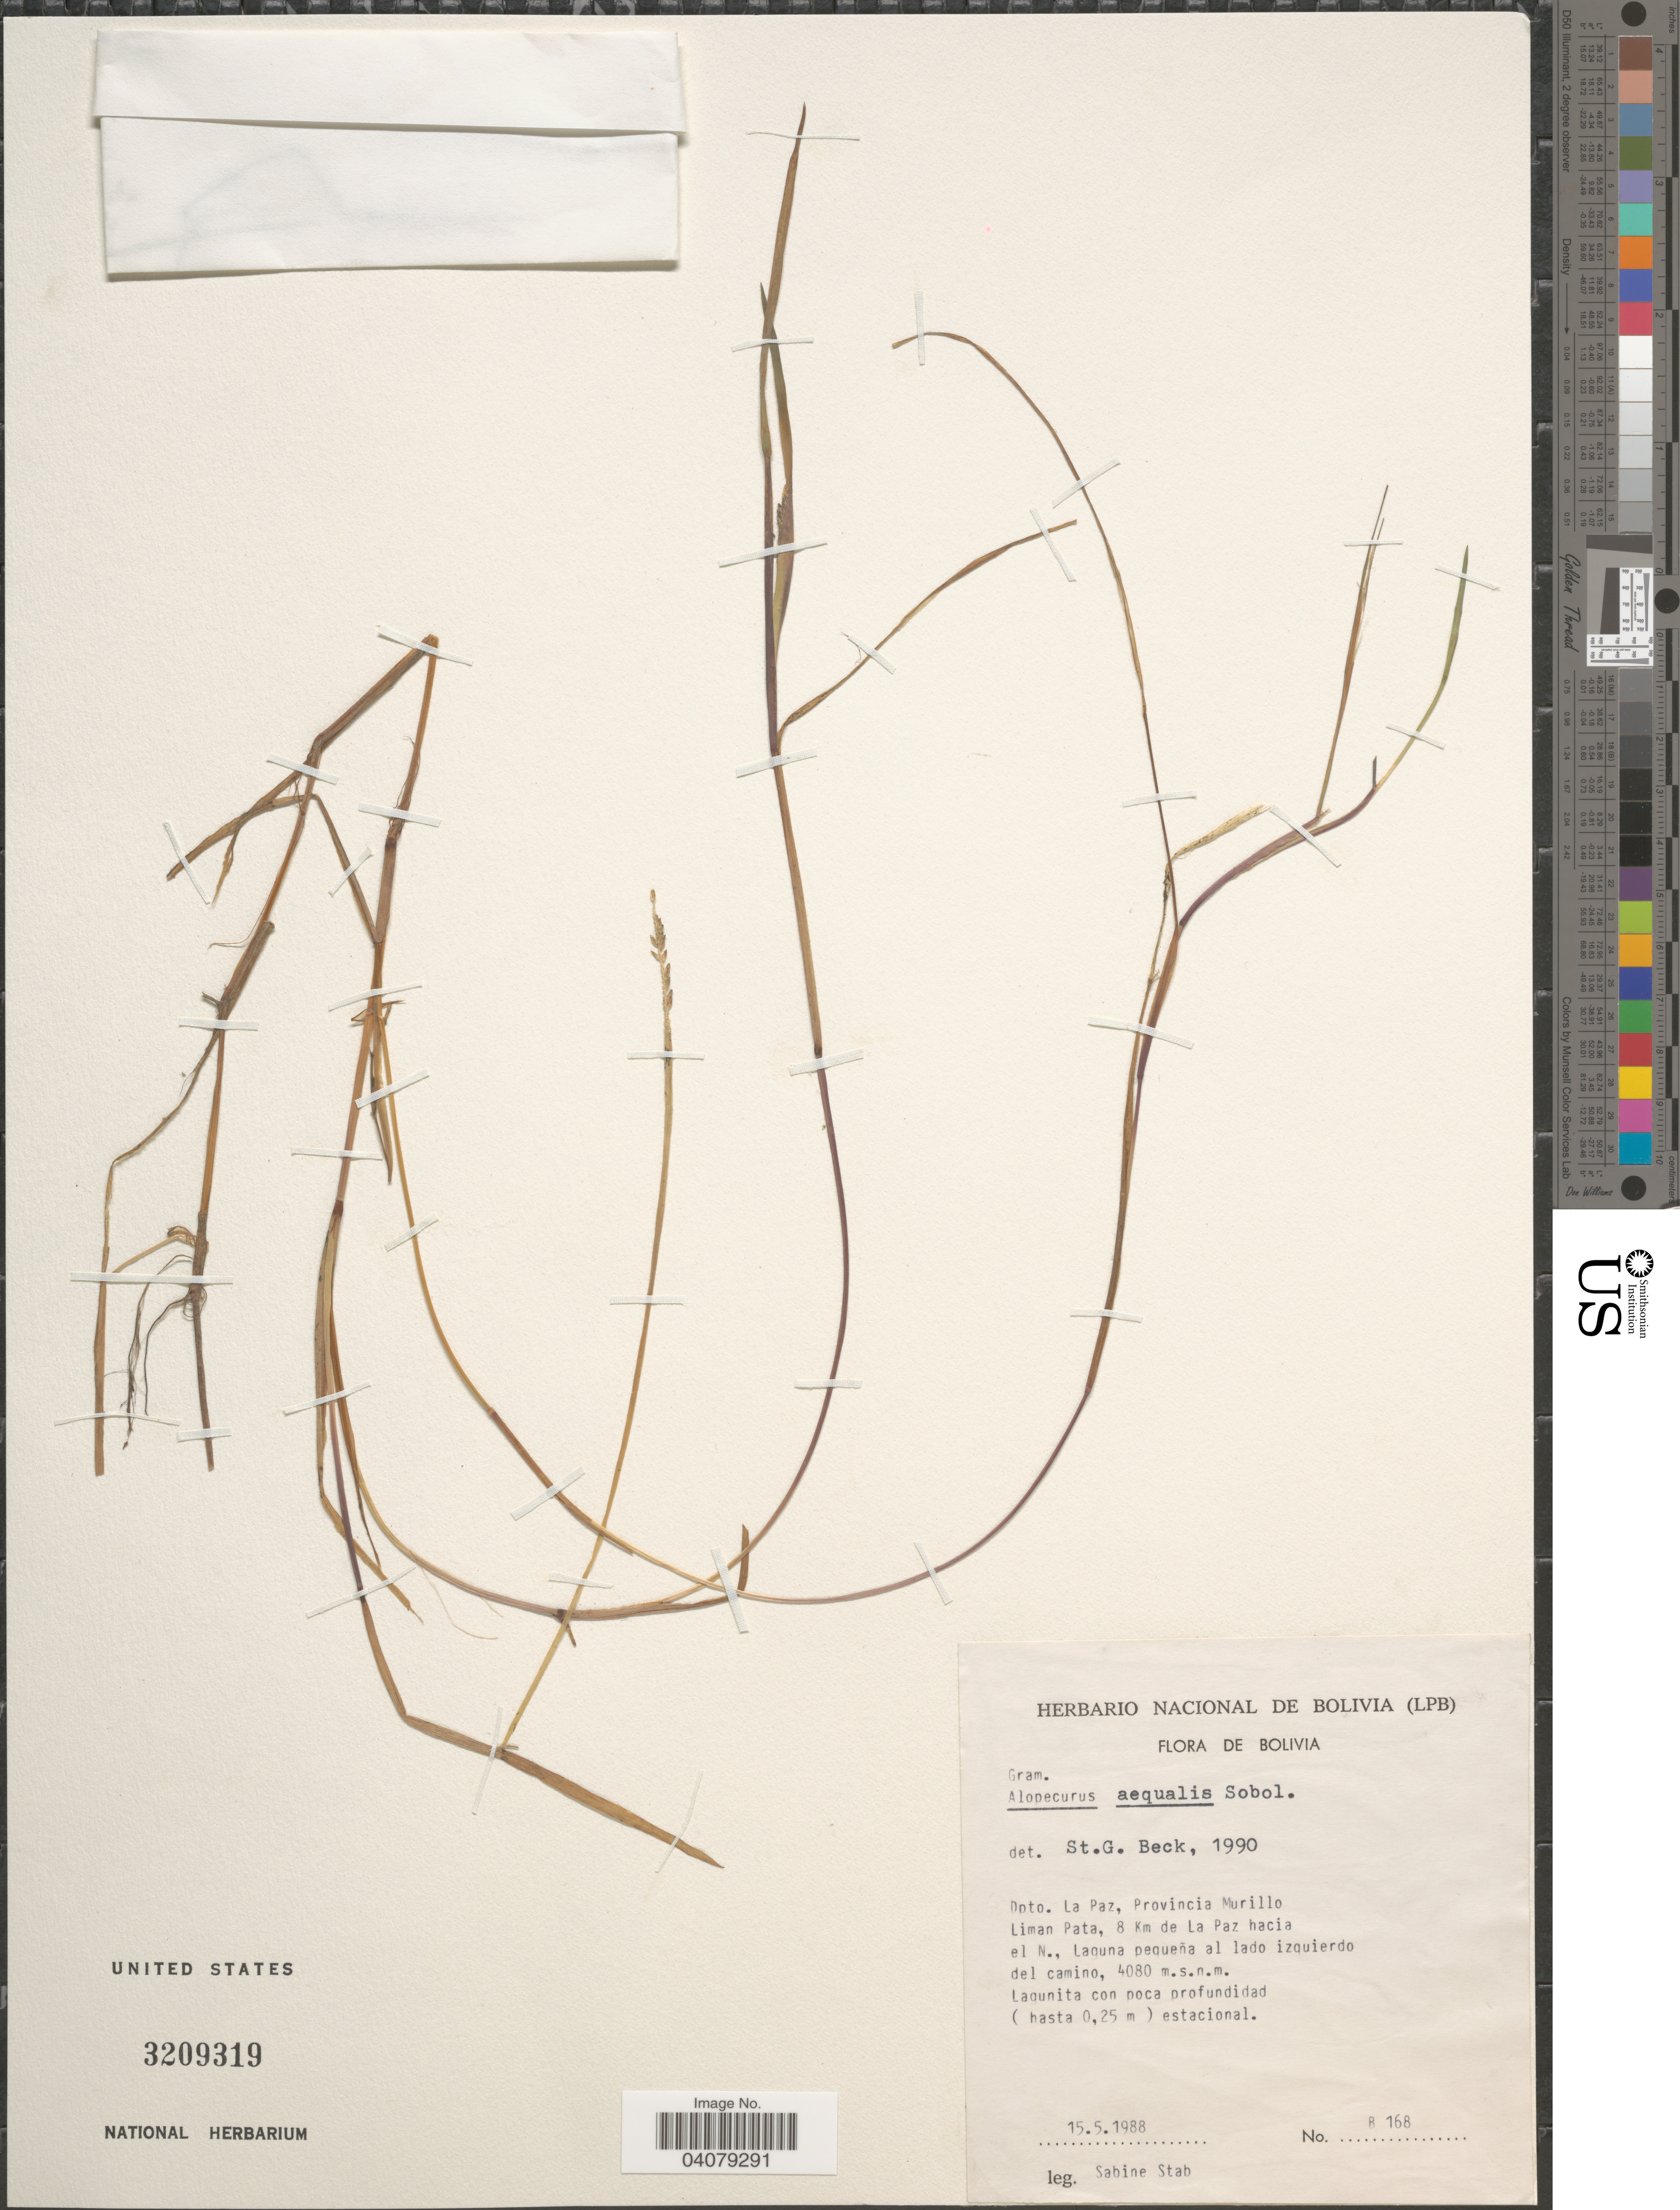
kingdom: Plantae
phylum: Tracheophyta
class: Liliopsida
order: Poales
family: Poaceae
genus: Alopecurus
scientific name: Alopecurus aequalis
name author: Sobol.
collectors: S. Stab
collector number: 8168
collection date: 1988-05-15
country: Bolivia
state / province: La Paz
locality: Dpto. La Paz, Provincia Murillo, Liman Pata, 8 Km de La Paz hacia el N., Laguna pequeña al lado izquierdo del camino.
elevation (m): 4080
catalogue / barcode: US 3209319